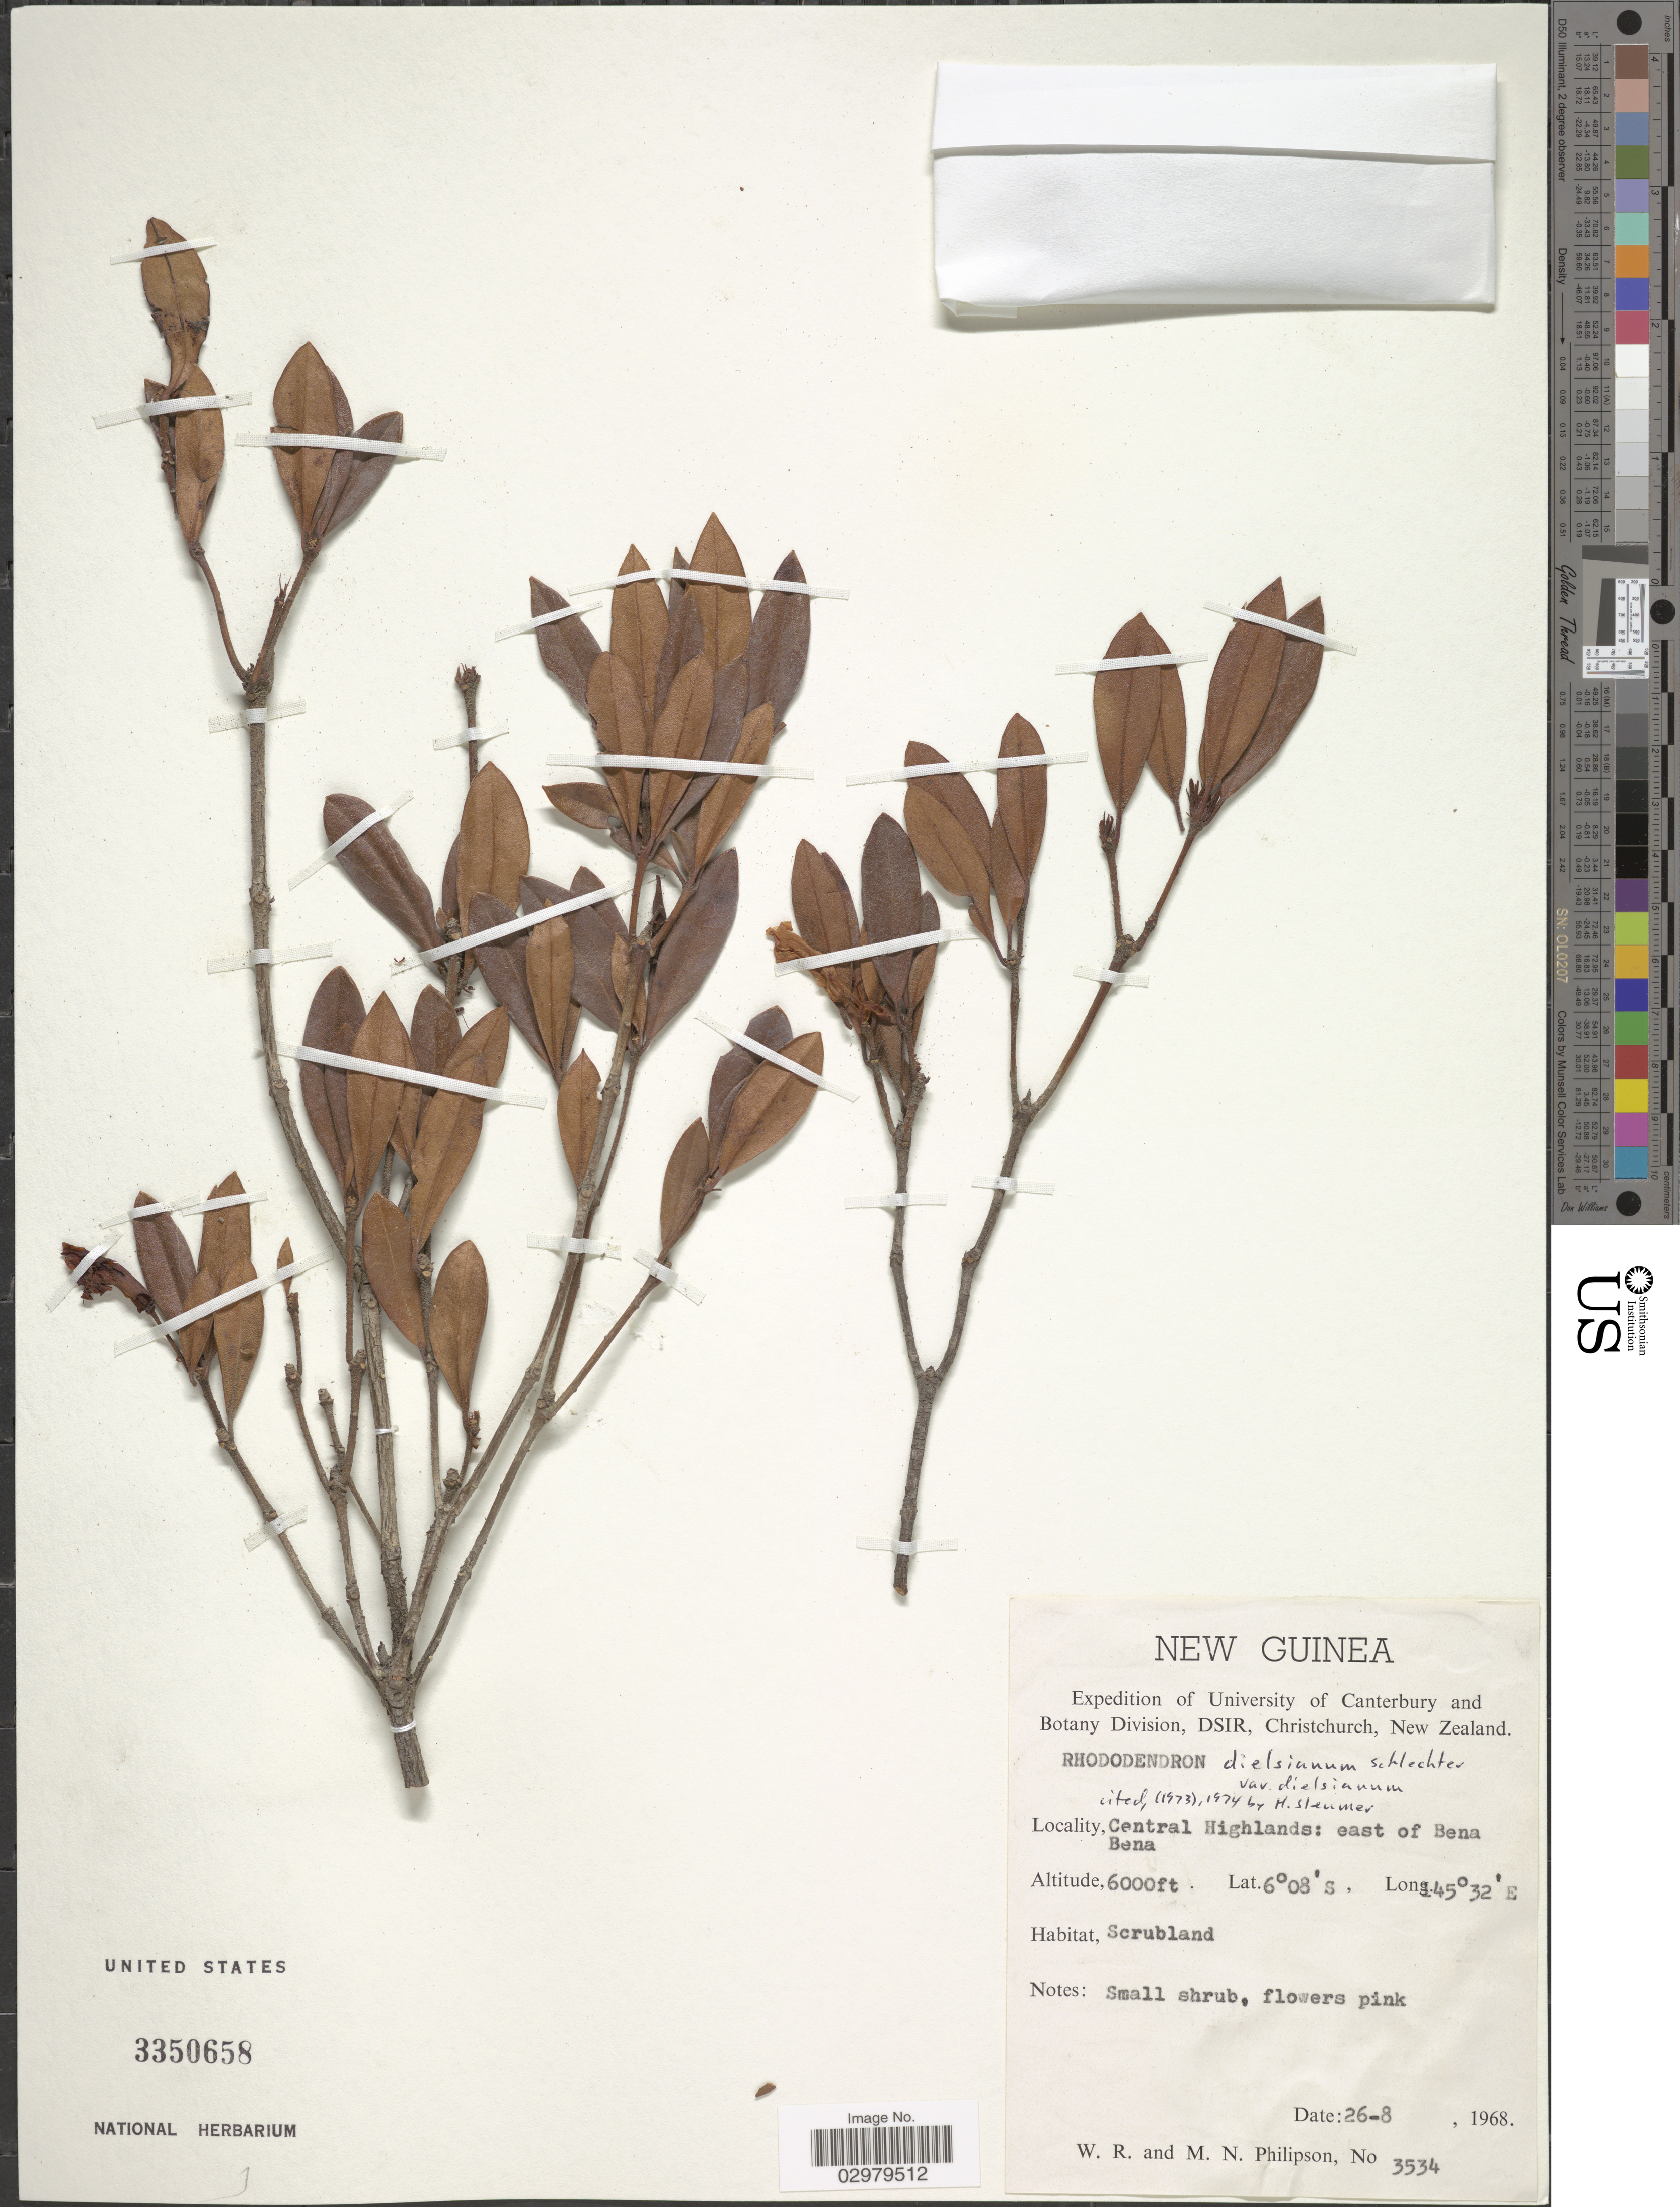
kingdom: Plantae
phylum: Tracheophyta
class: Magnoliopsida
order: Ericales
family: Ericaceae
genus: Rhododendron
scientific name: Rhododendron dielsianum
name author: Schltr.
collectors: W. R. Philipson & M. Philipson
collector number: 3534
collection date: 1968-08-26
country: Papua New Guinea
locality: New Guinea. Central Highlands: east of Bena Bena.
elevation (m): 1829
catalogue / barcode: US 3350658